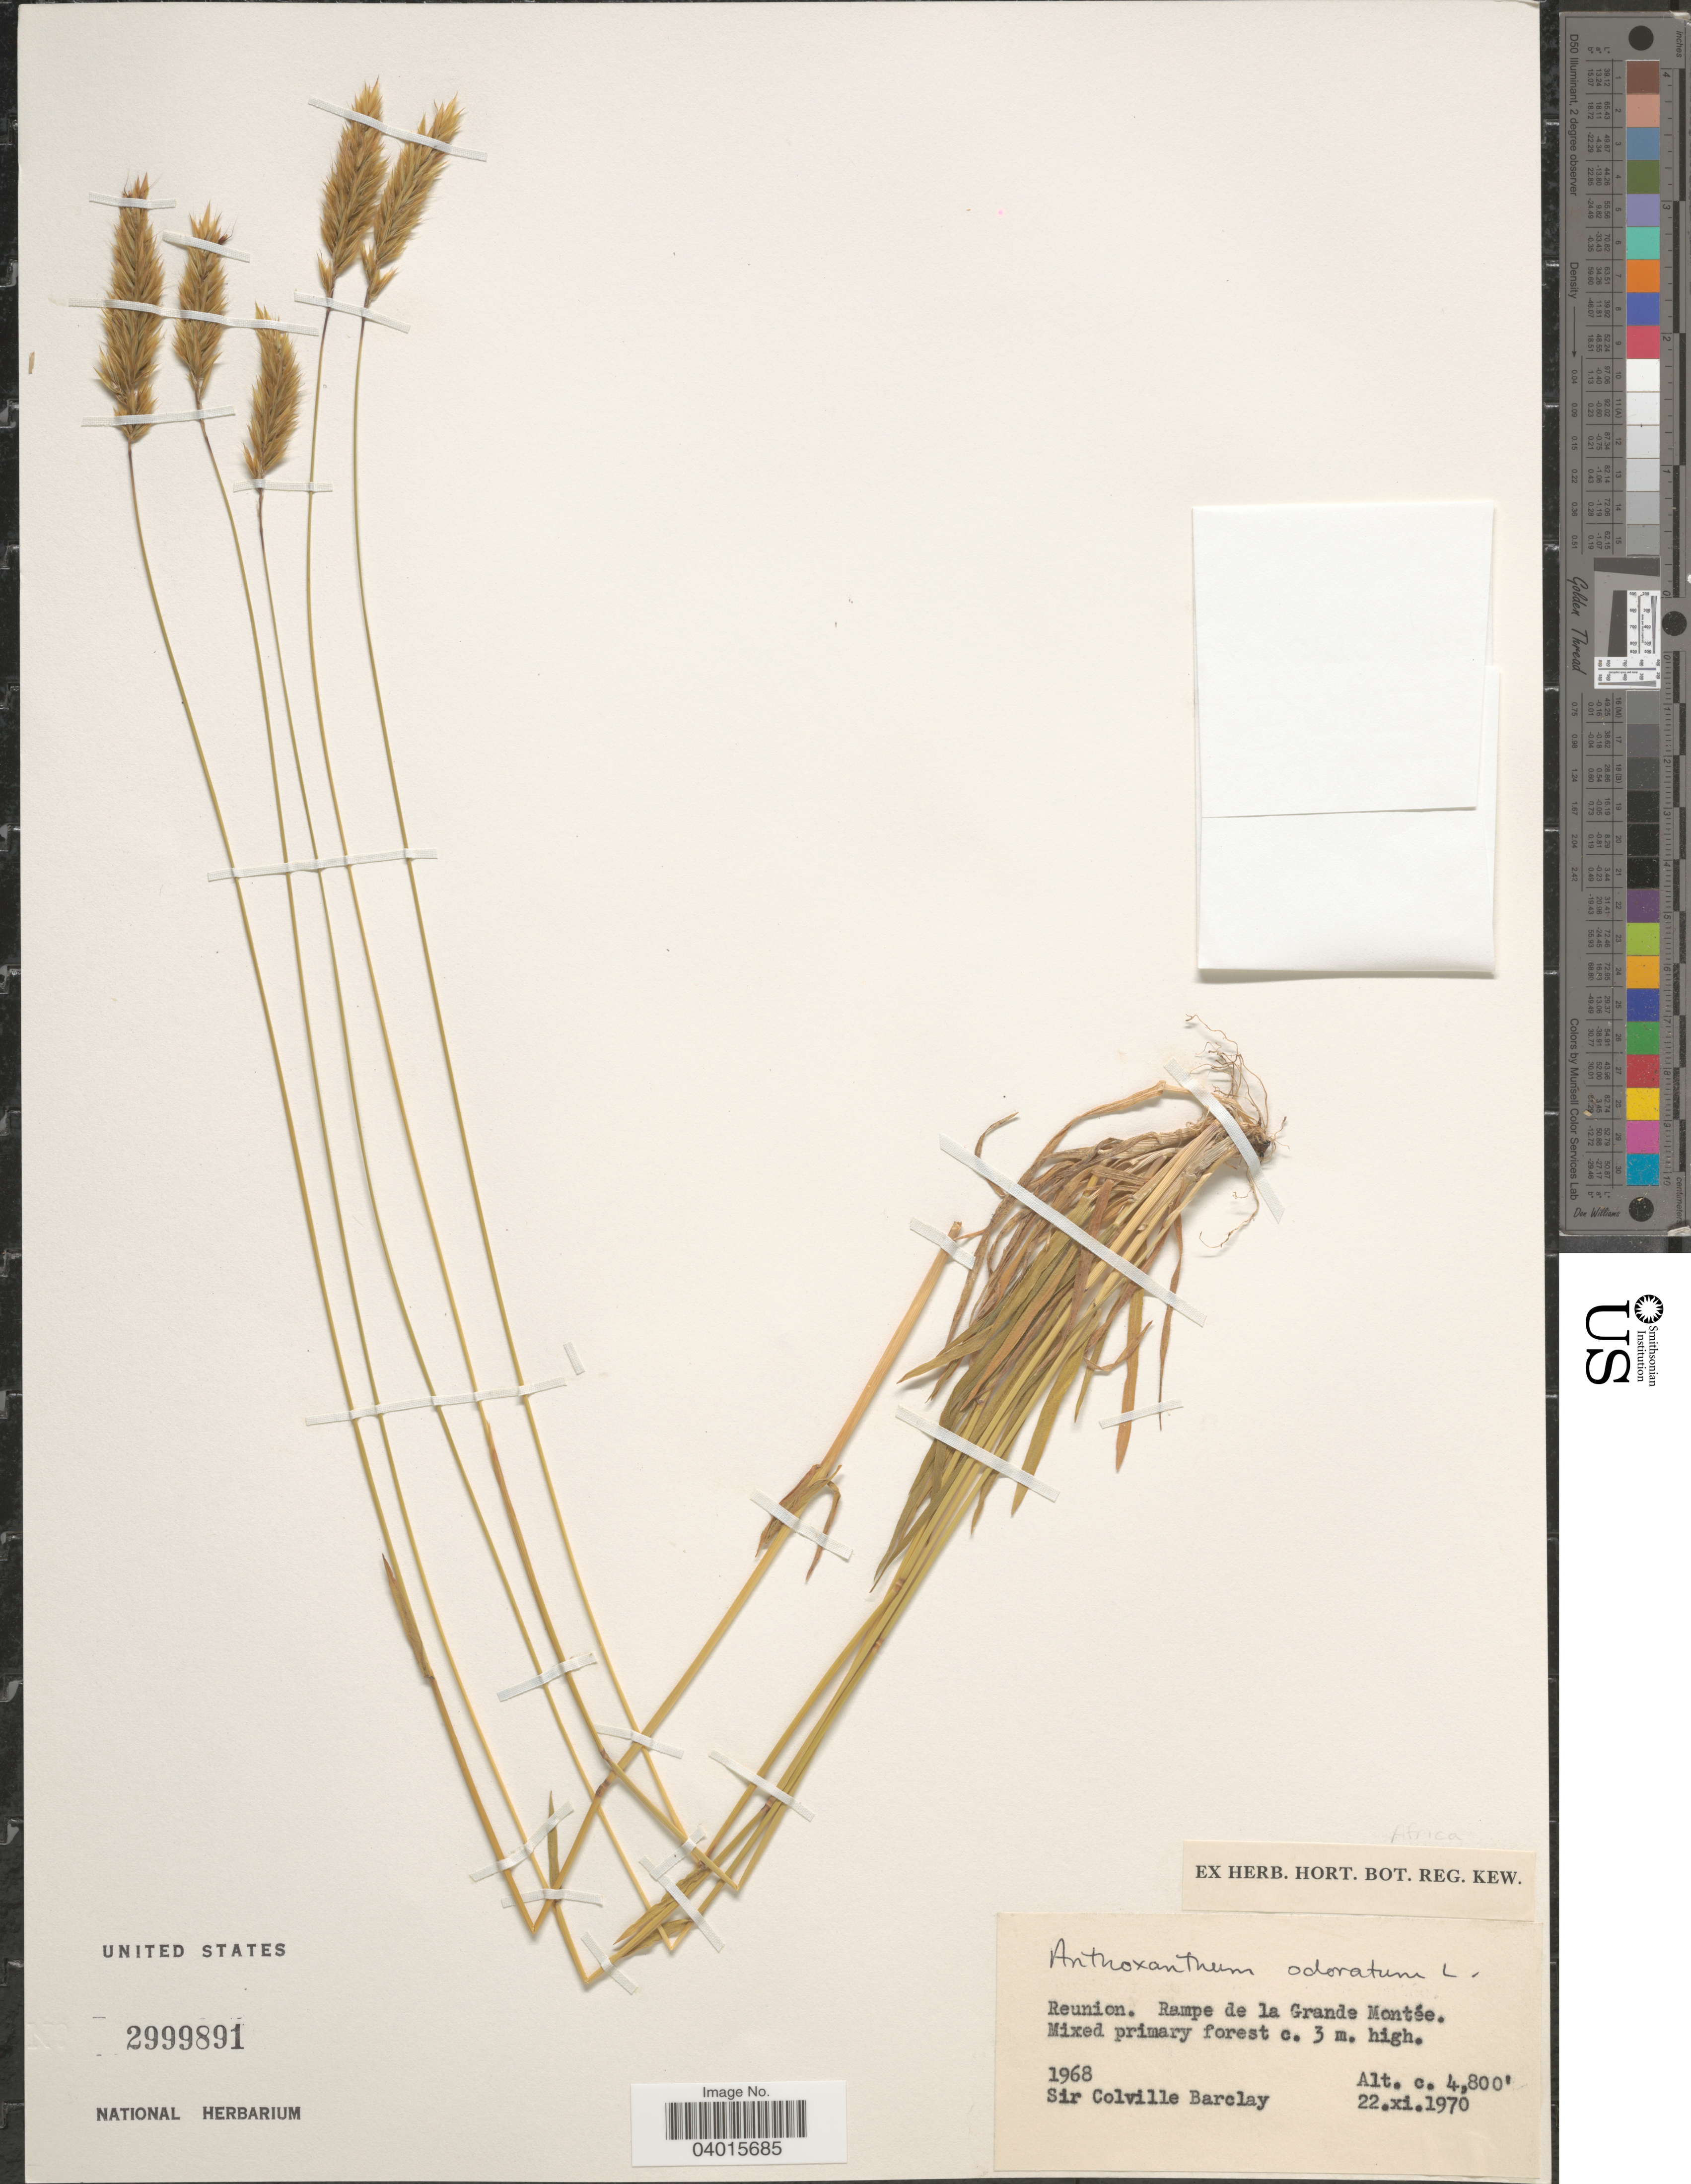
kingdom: Plantae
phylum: Tracheophyta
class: Liliopsida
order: Poales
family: Poaceae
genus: Anthoxanthum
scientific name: Anthoxanthum odoratum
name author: L.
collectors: C. Barclay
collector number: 1968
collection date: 1970-11-22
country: Reunion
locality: Rampe de la Grande Montée.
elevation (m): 1463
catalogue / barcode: US 2999891